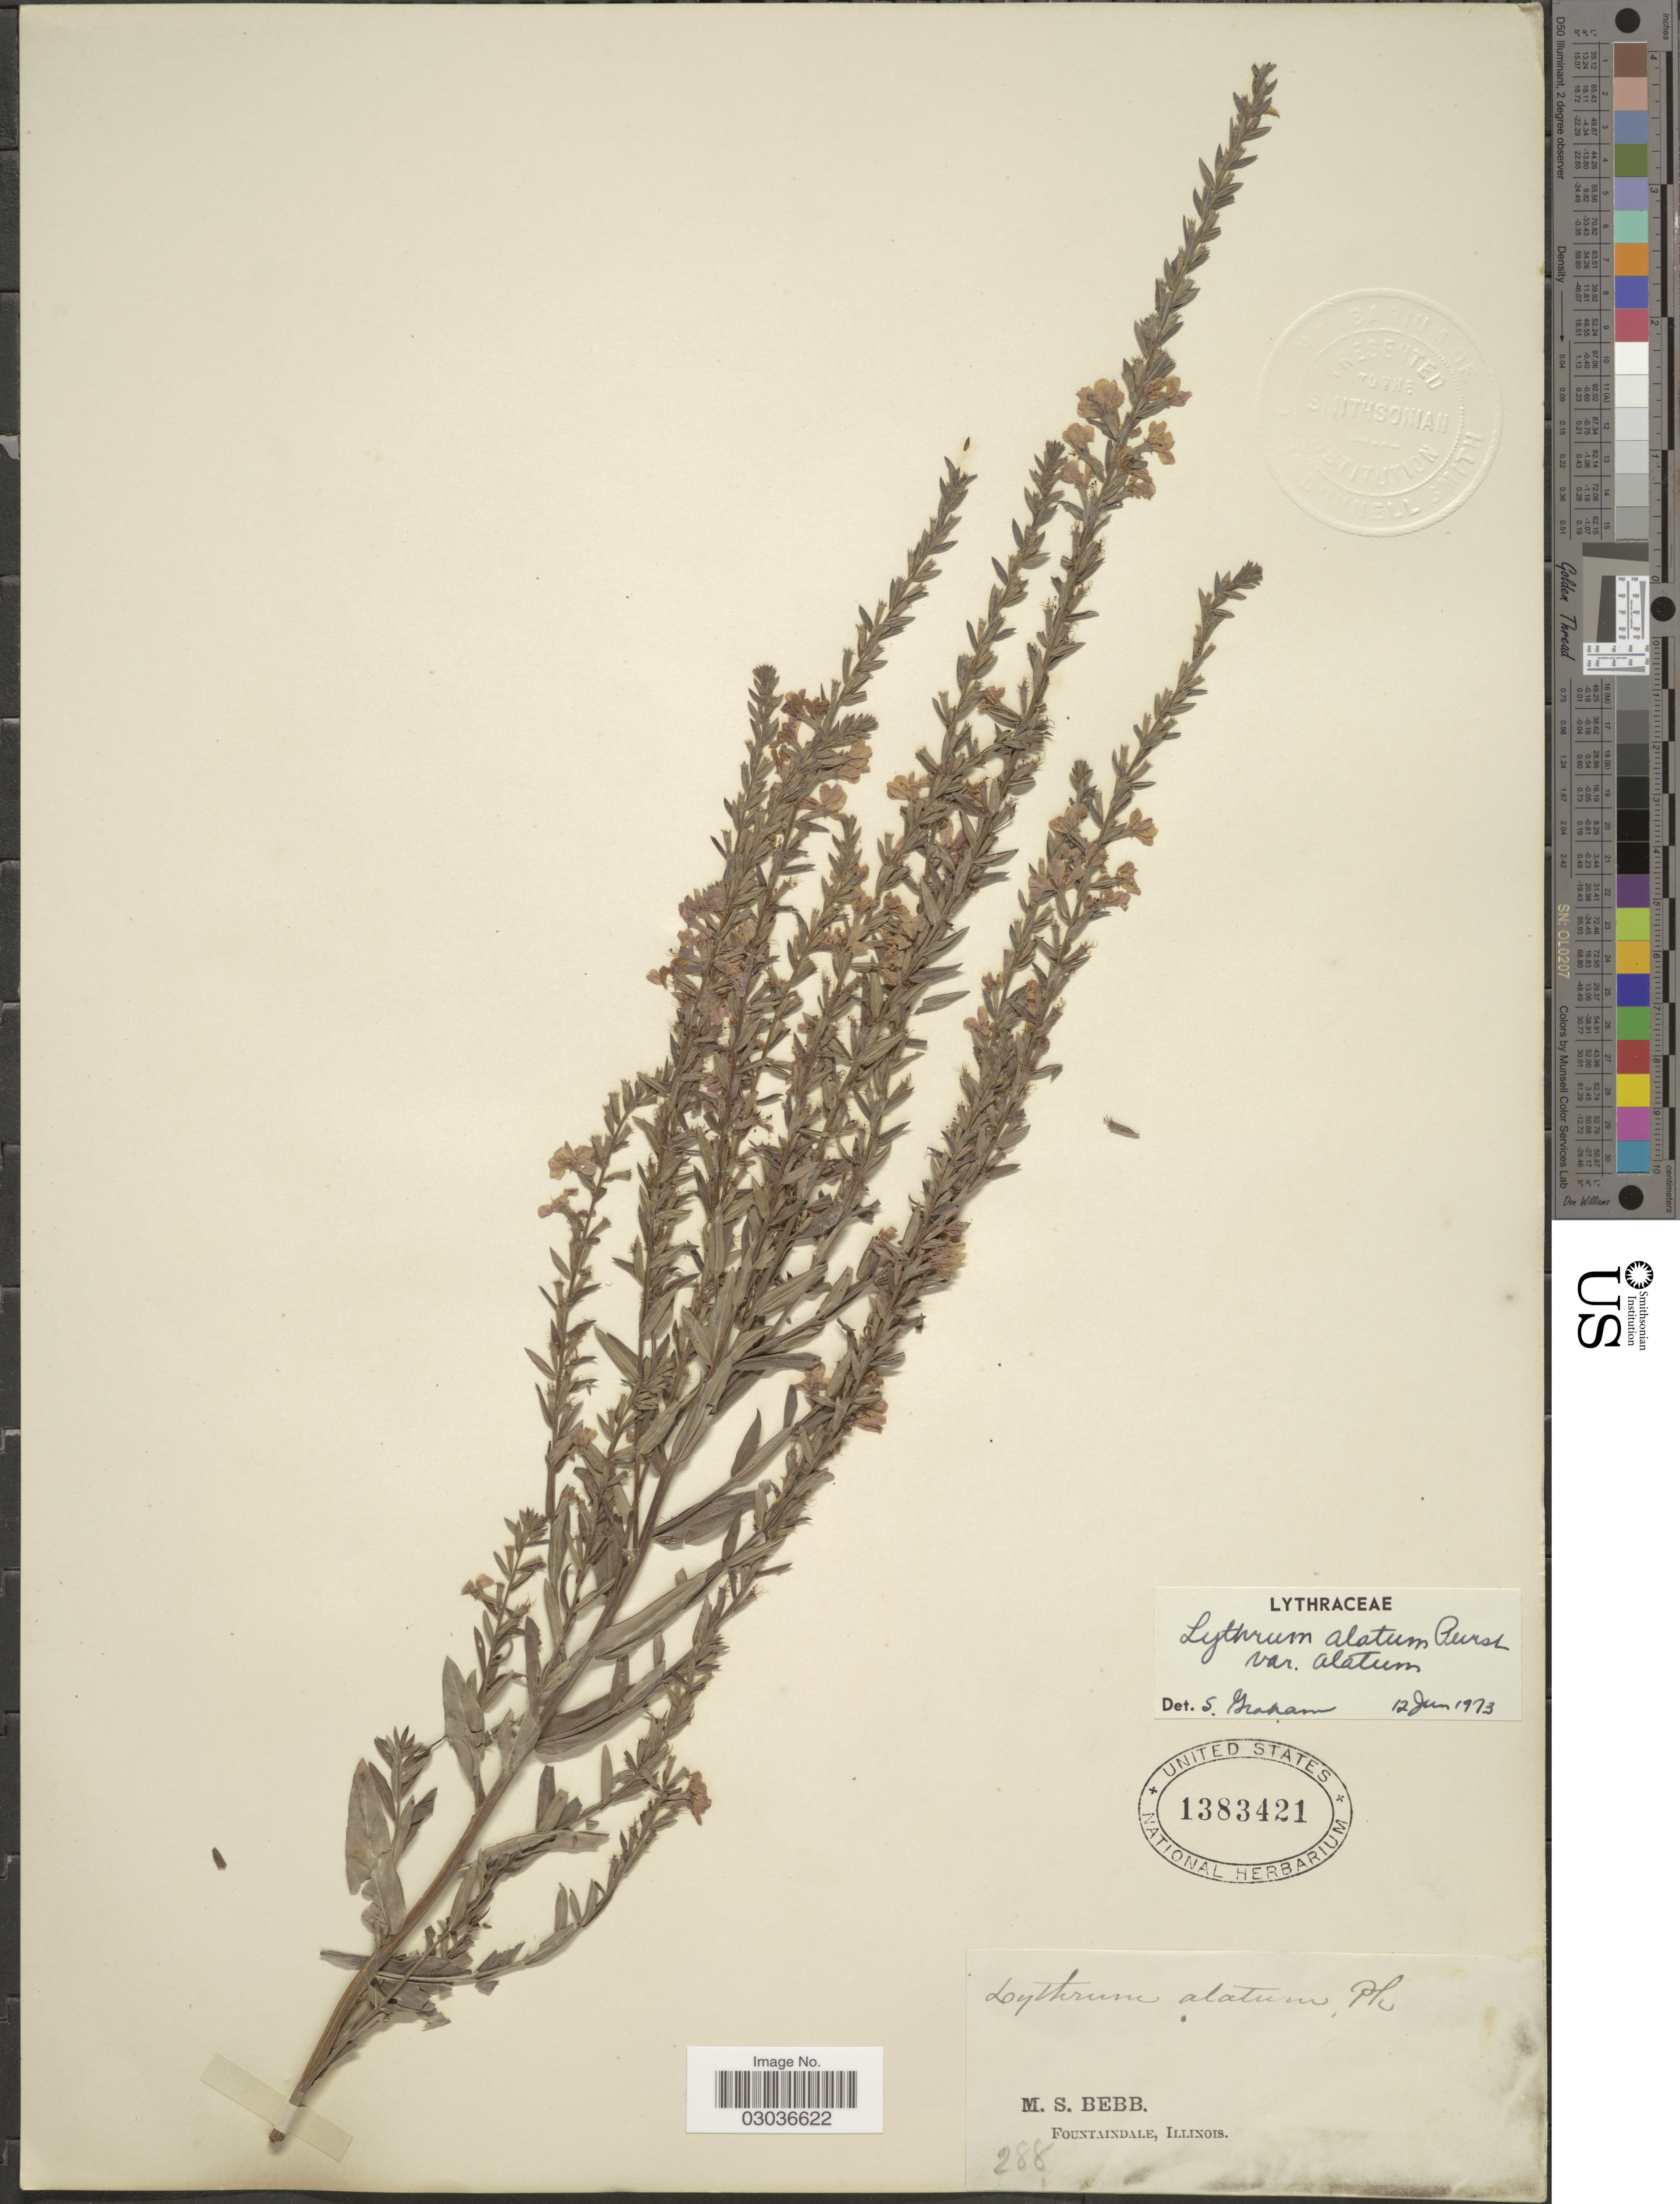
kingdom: Plantae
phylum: Tracheophyta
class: Magnoliopsida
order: Myrtales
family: Lythraceae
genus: Lythrum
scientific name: Lythrum alatum var. alatum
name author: Pursh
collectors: M. Bebb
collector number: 288?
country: United States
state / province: Illinois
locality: Fountaindale.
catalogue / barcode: US 1383421